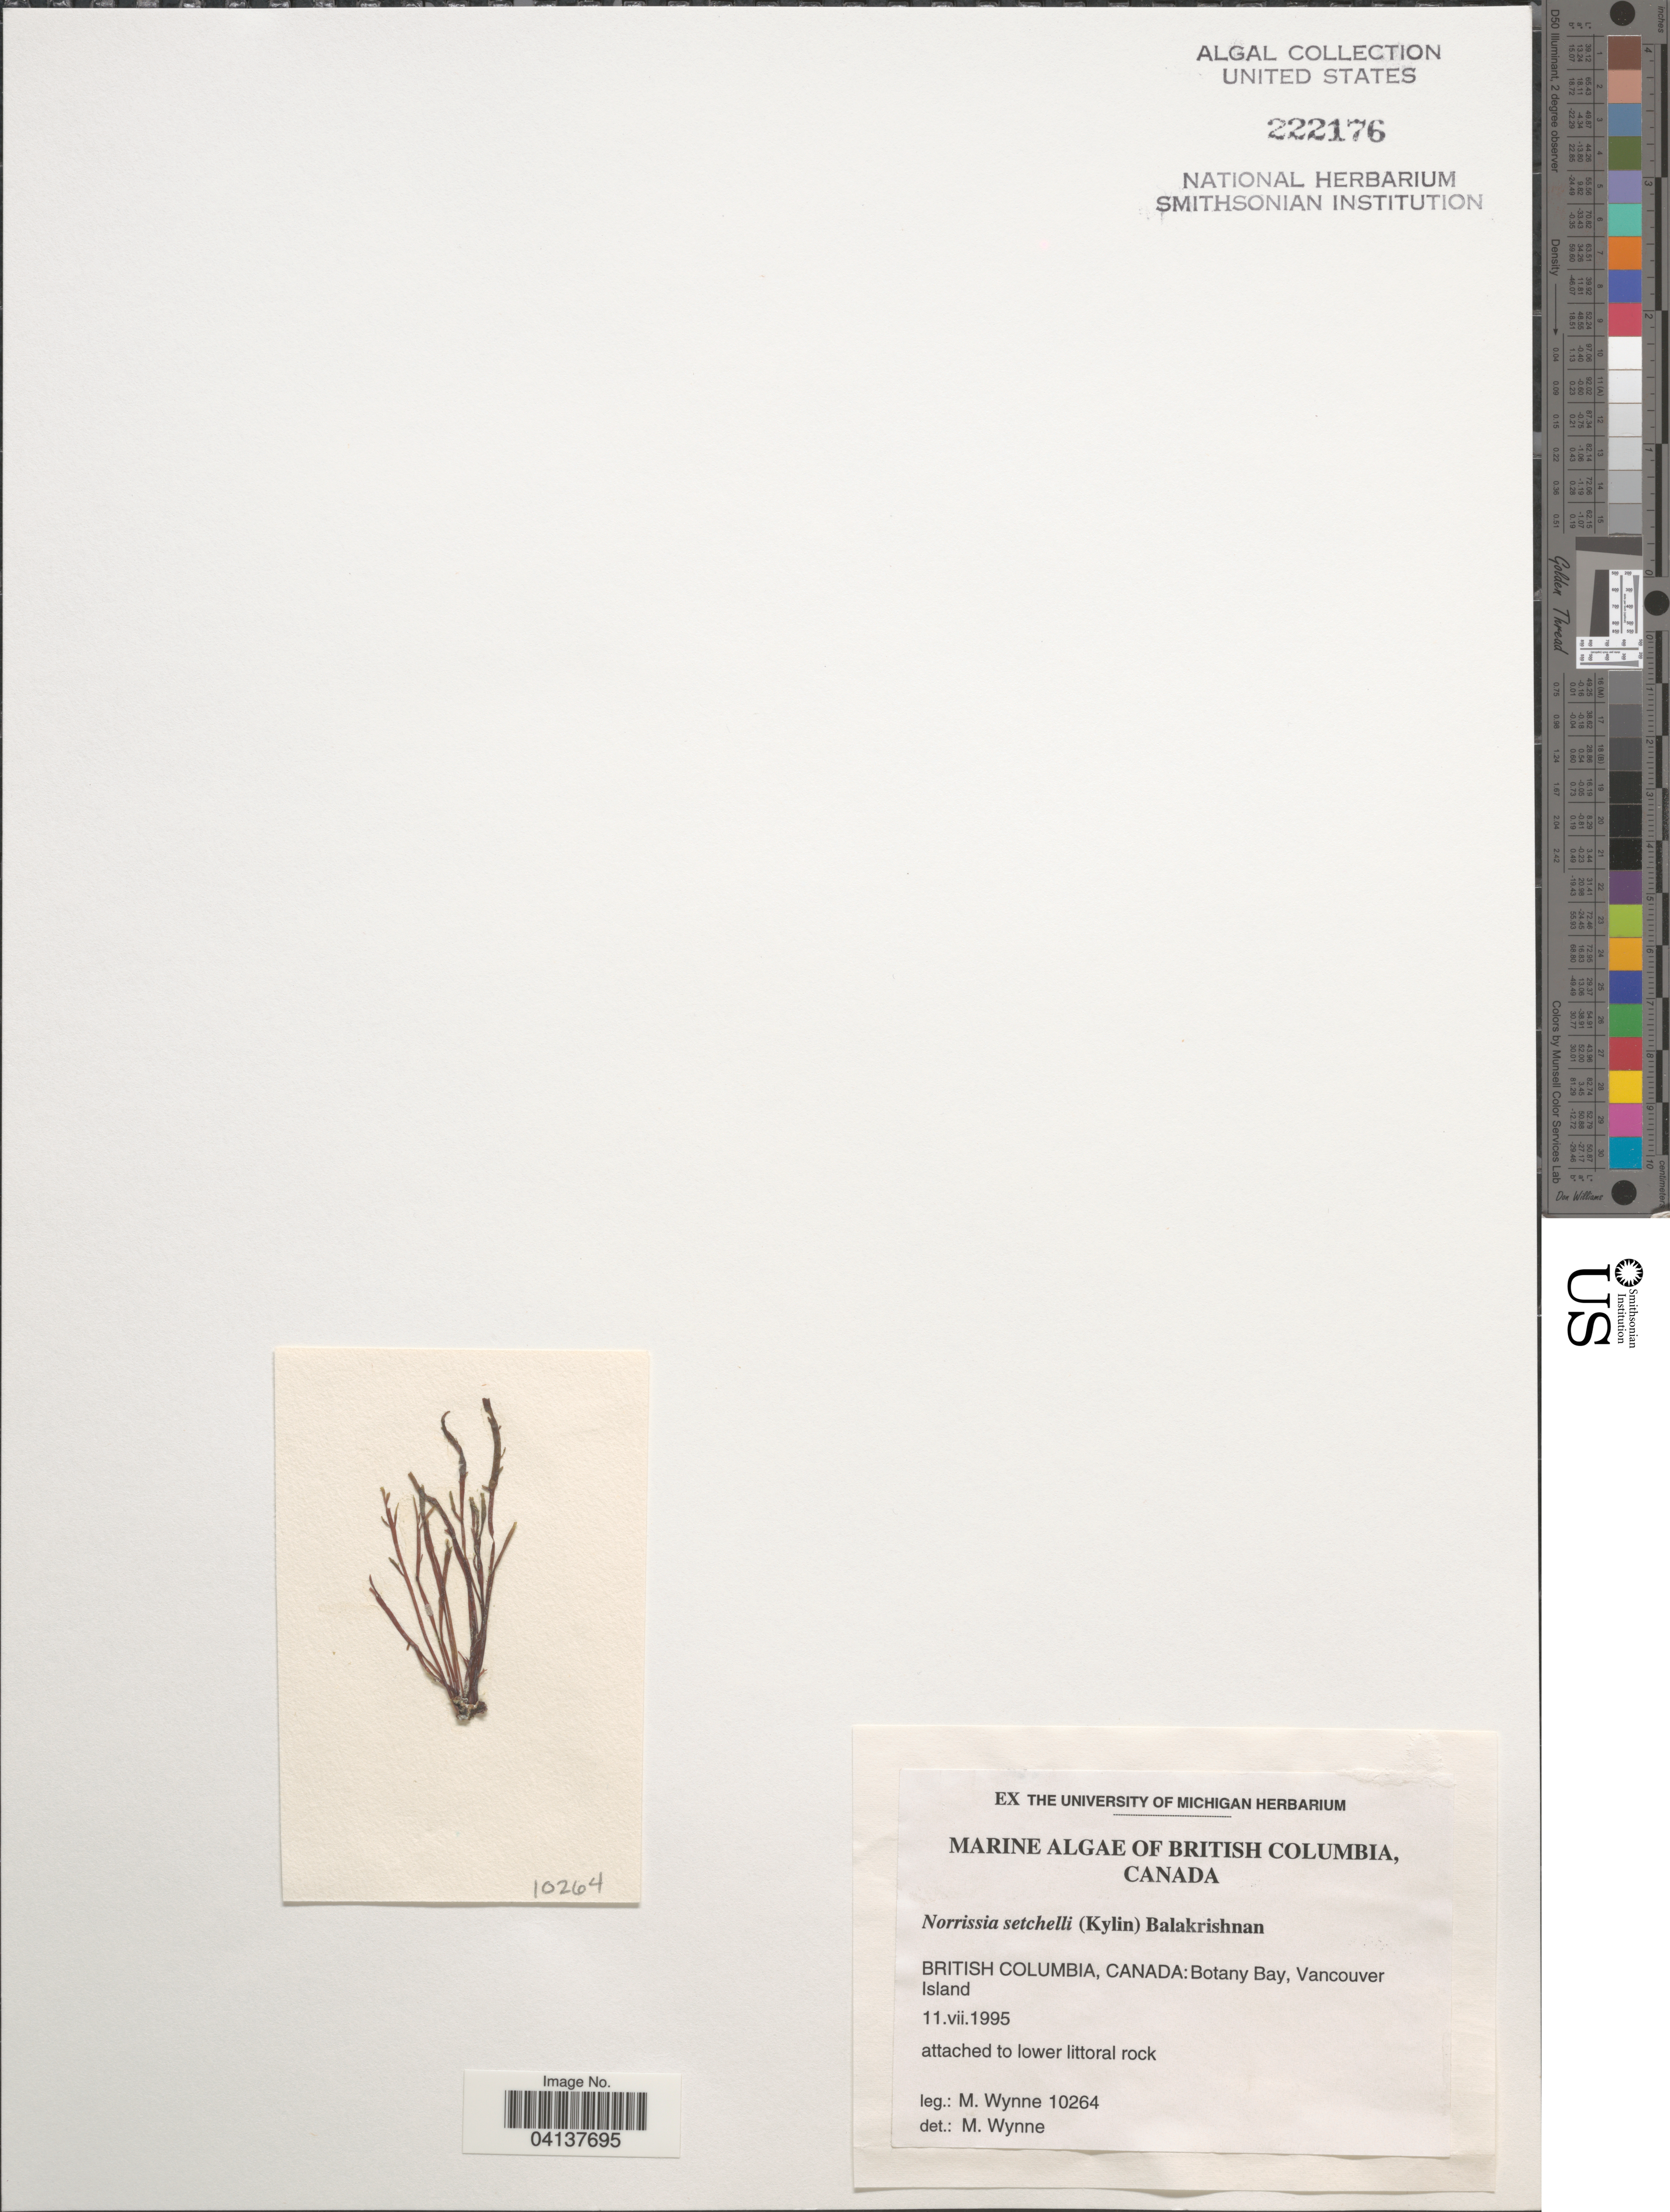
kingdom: Plantae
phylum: Rhodophyta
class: Florideophyceae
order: Halymeniales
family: Halymeniaceae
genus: Norrissia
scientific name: Norrissia setchellii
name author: (Kylin) M.S. Balakrishnan in Desikachary & Raja Rao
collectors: M.J. Wynne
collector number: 10264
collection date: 1995-07-11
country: Canada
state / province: British Columbia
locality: Botany Bay, Vancouver Island.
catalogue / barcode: US 222176